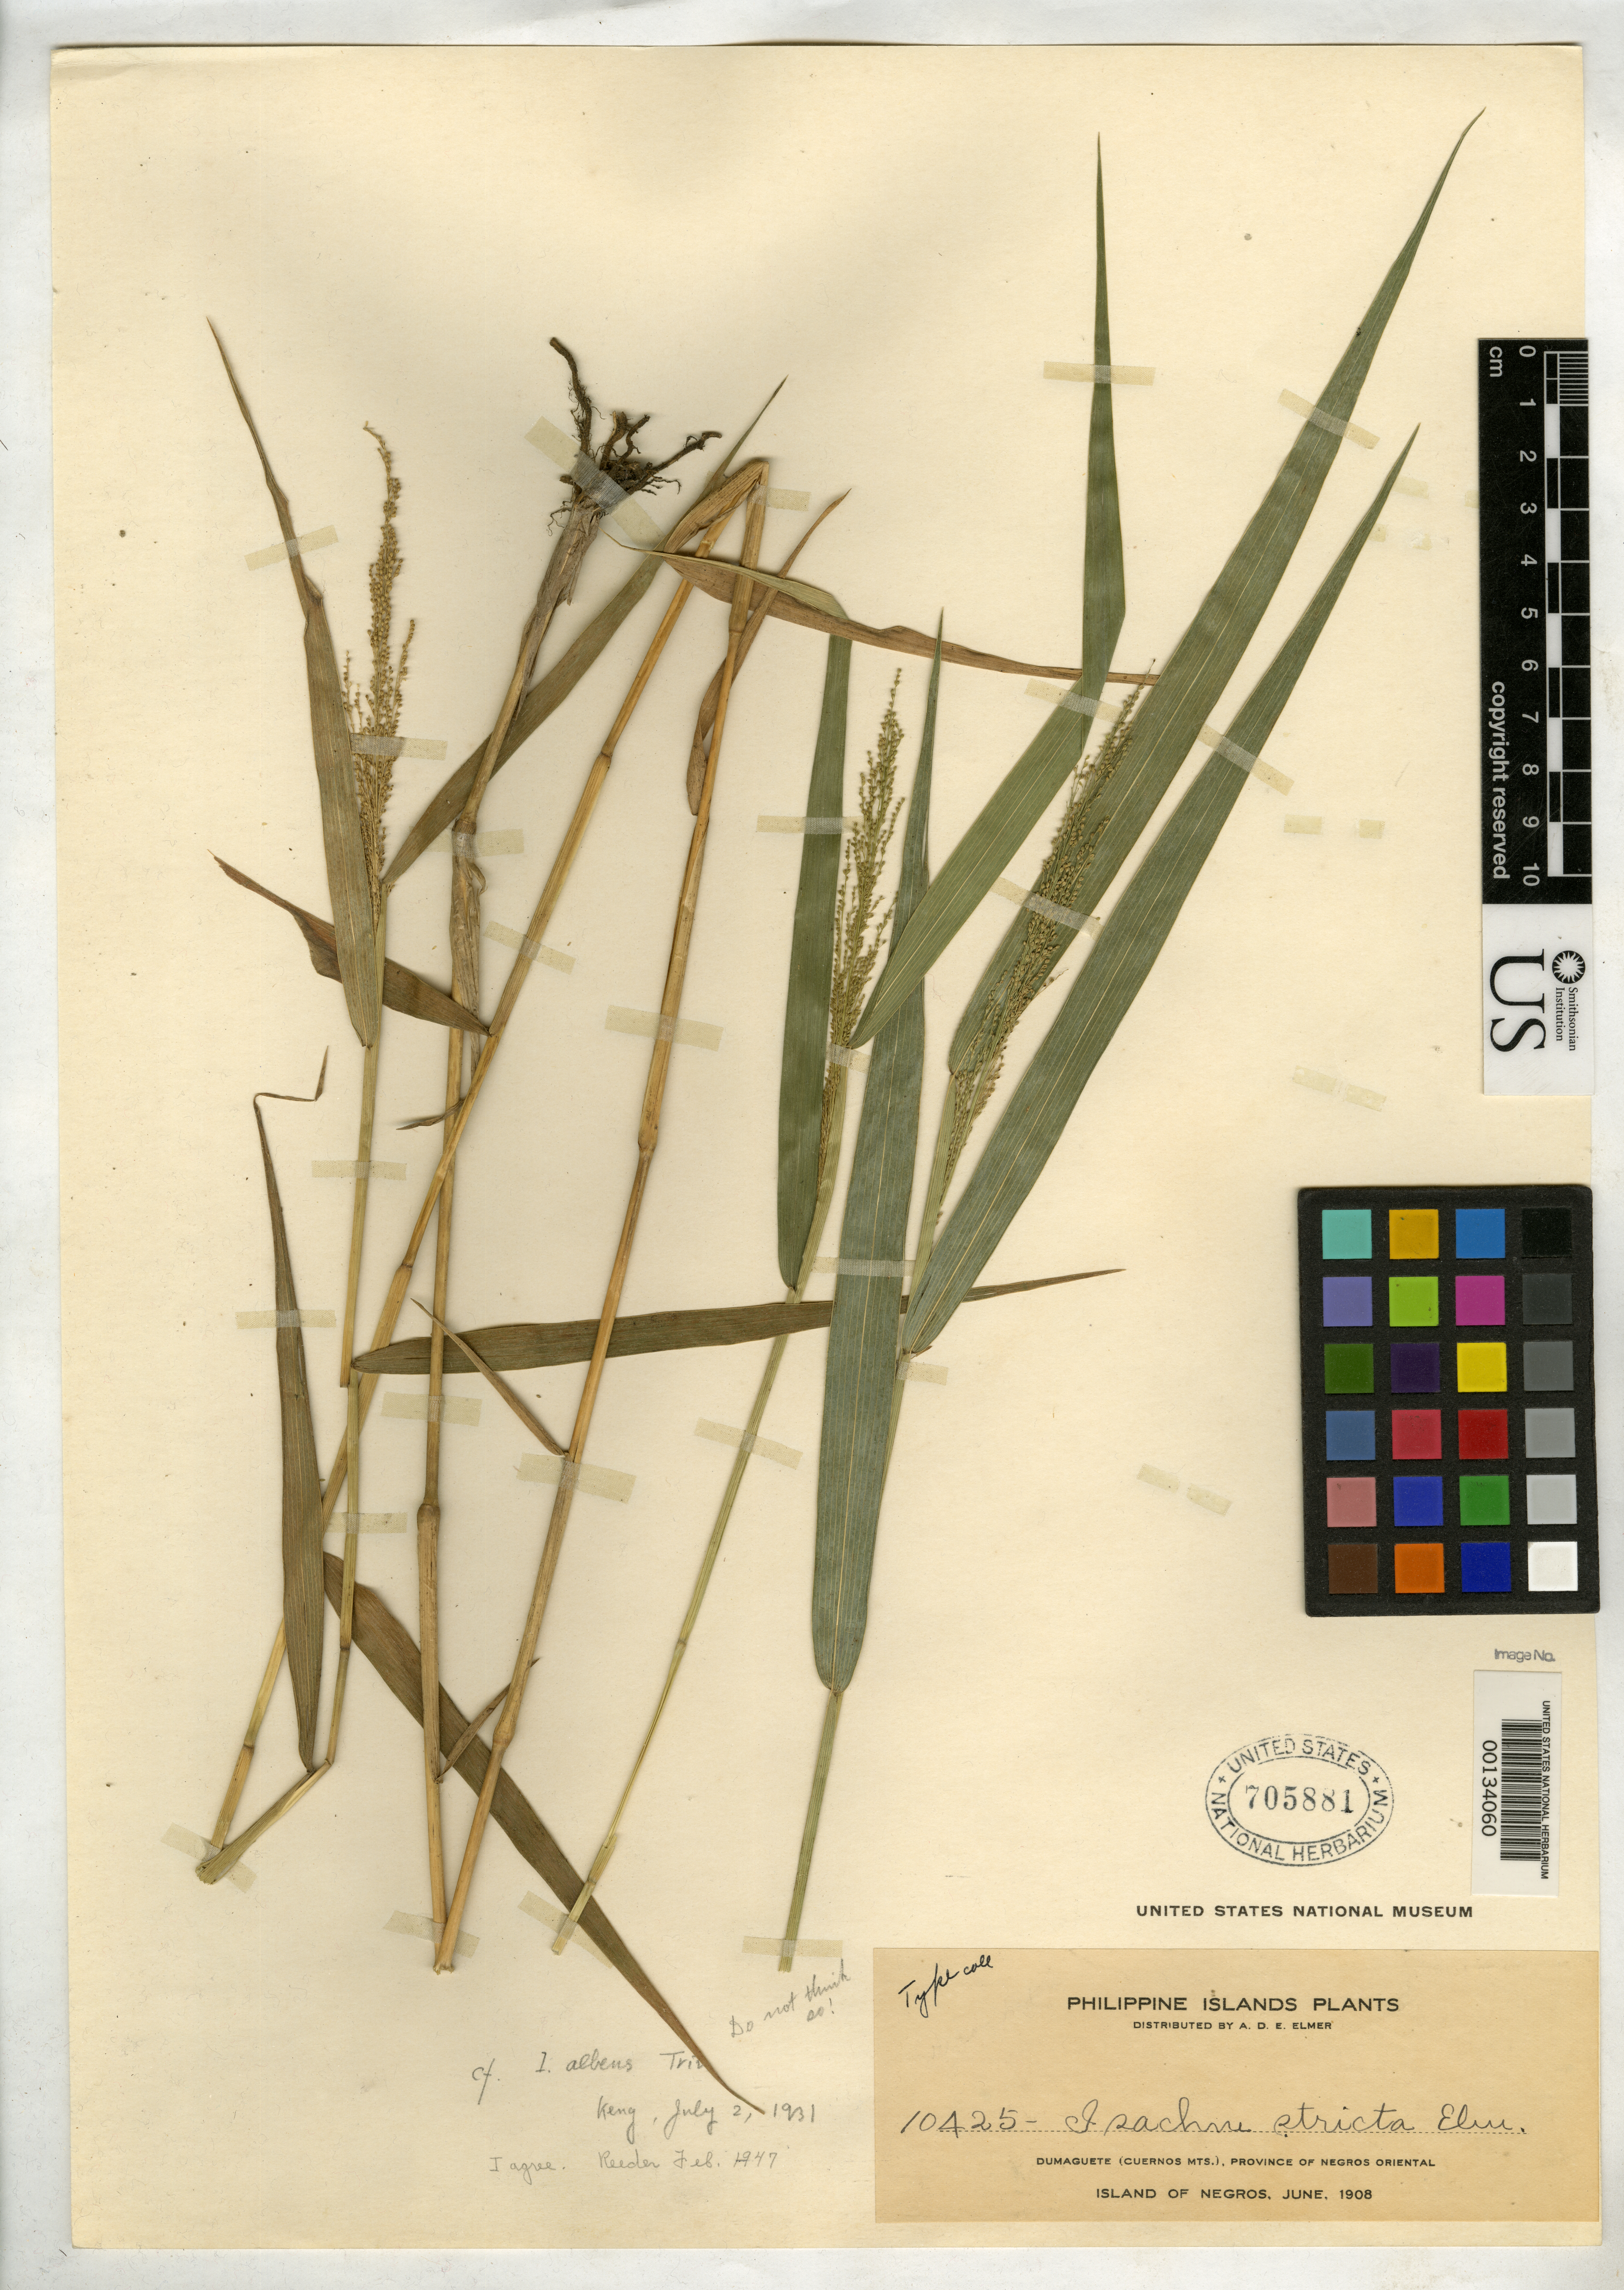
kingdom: Plantae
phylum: Tracheophyta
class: Liliopsida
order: Poales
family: Poaceae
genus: Isachne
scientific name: Isachne stricta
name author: Elmer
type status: Isotype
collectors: A. D. E. Elmer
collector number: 10425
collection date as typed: Jun 1908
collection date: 1908-06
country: Philippines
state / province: Central Visayas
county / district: Negros Oriental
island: Negros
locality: Dumaguete (Cuernos Mts.)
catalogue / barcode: US 705881